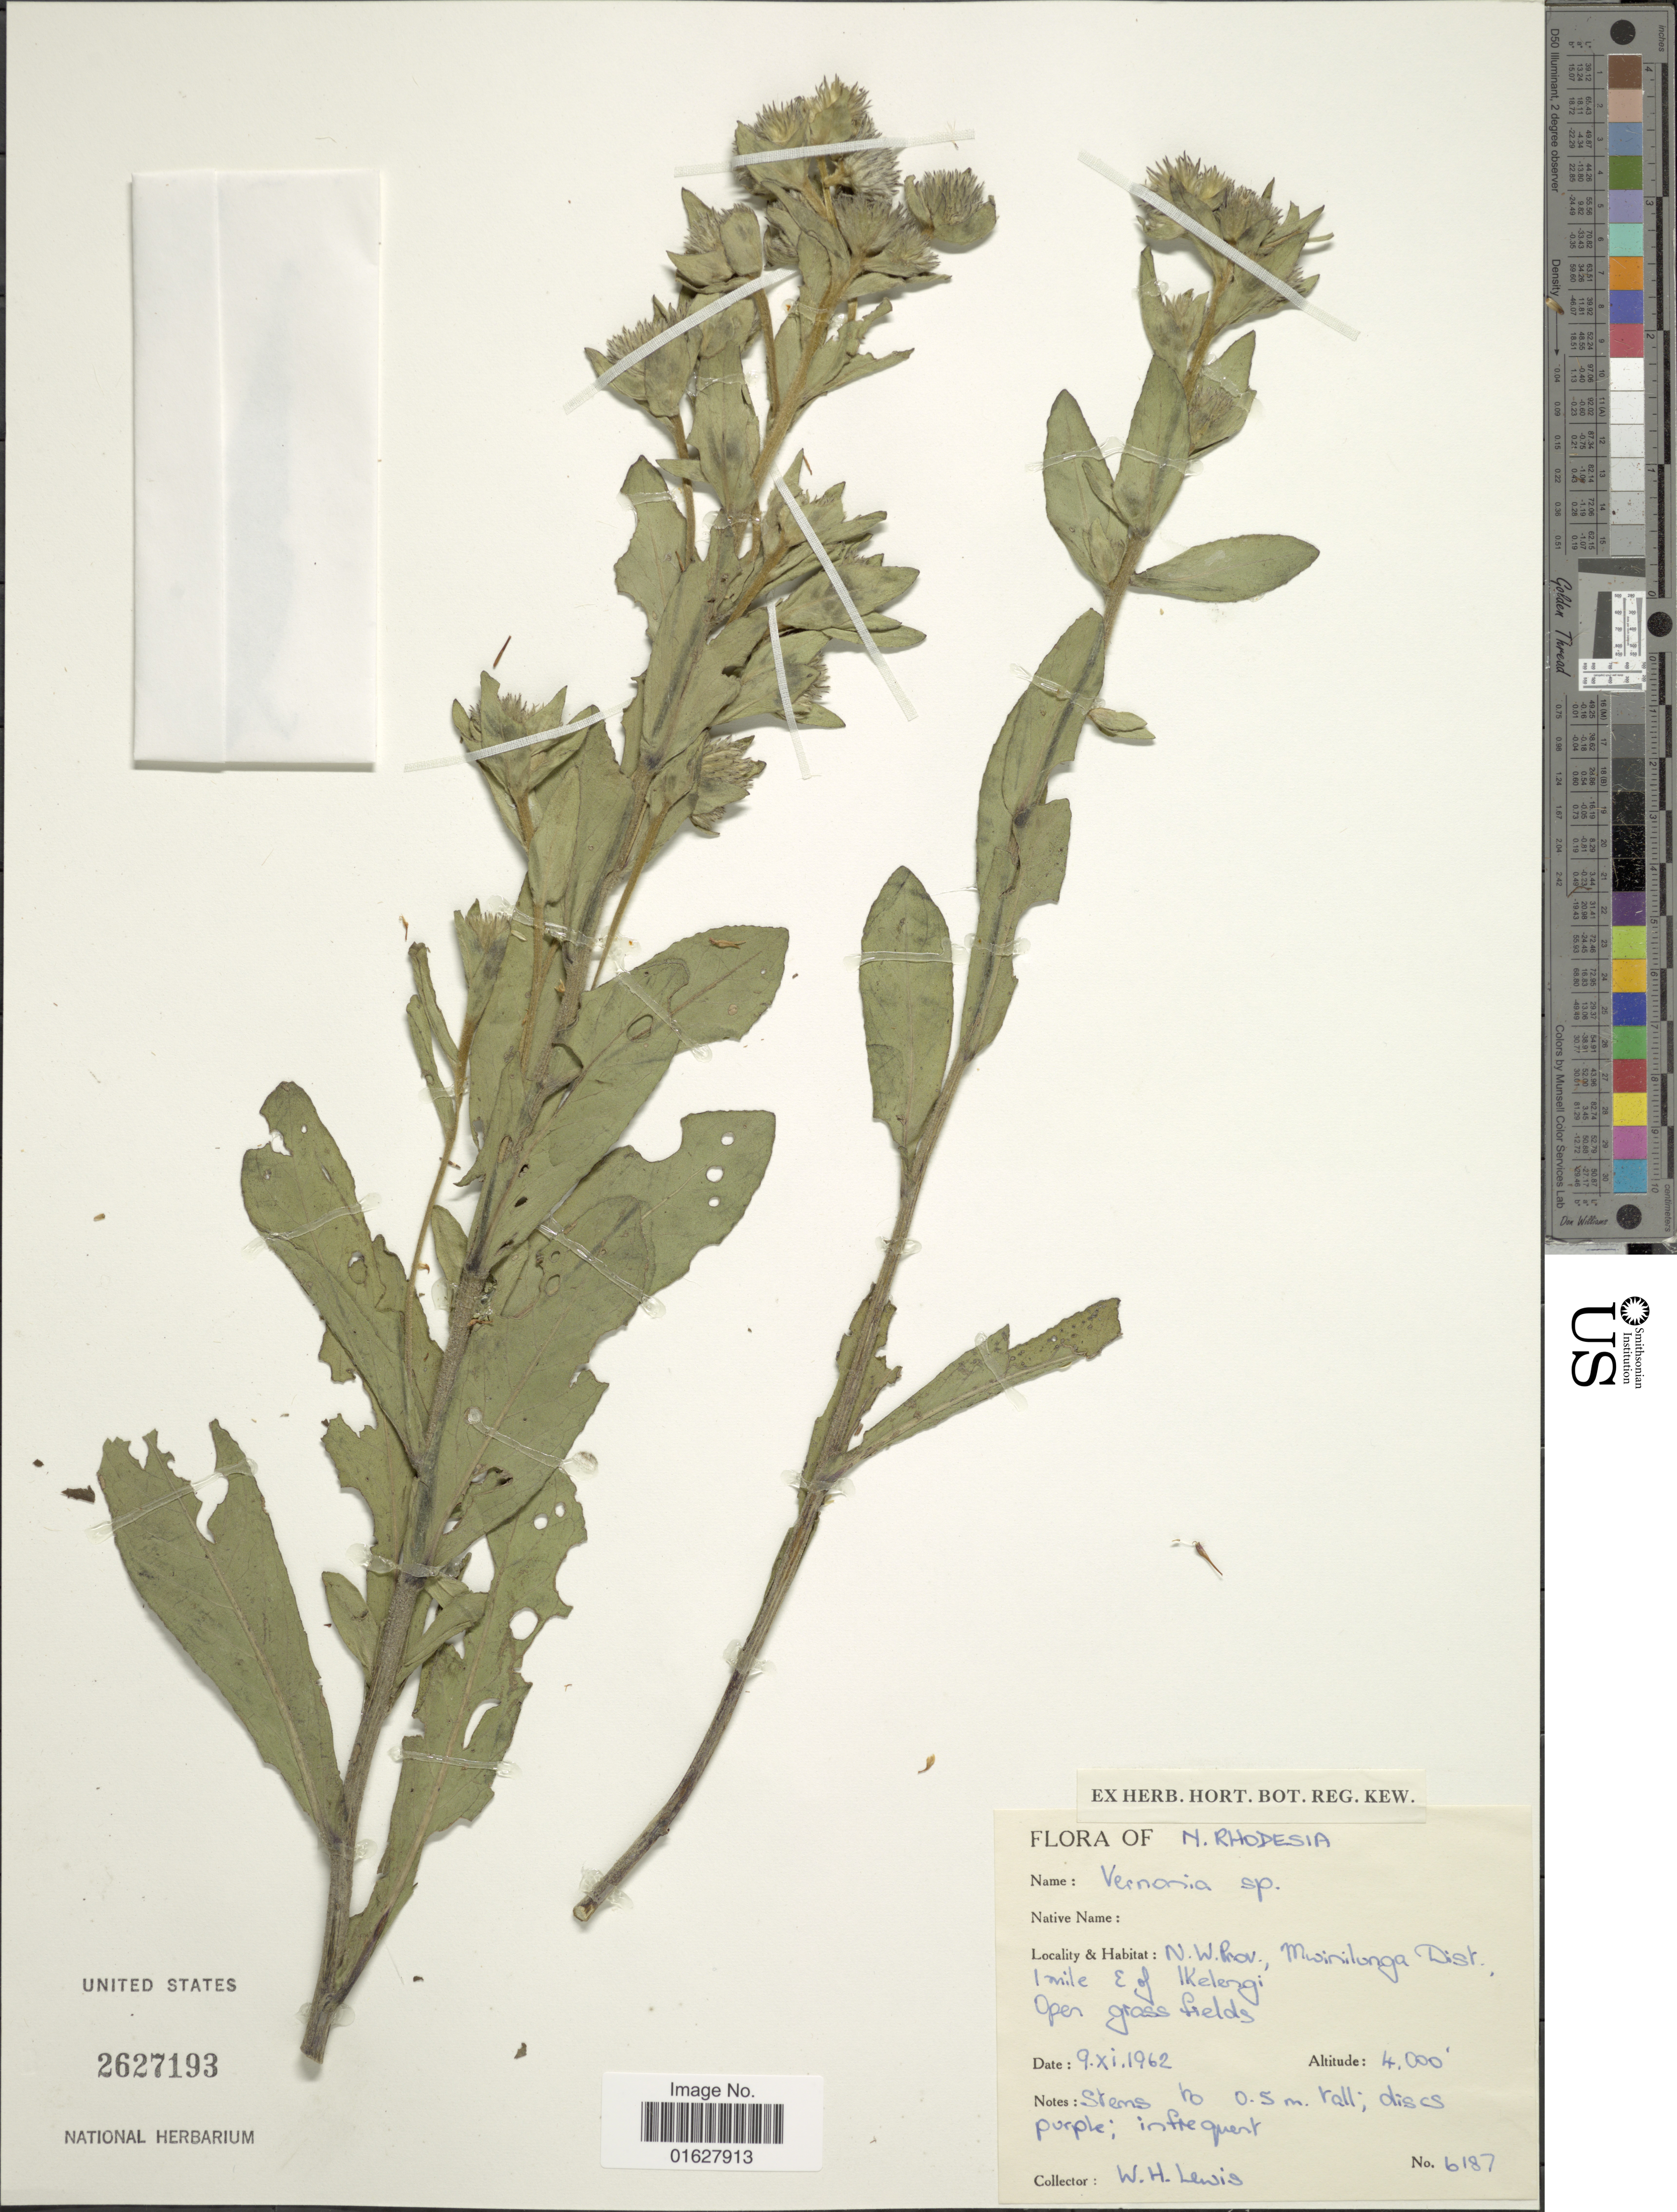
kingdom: Plantae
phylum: Tracheophyta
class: Magnoliopsida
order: Asterales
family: Asteraceae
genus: Vernonia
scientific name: Vernonia sp.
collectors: W. H. Lewis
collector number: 6187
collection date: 1962-11-09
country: Zambia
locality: N. Rhodesia. N. W. Prov. Mwinilunga Dist. 1 mile E of Ikelengi. Open grass fields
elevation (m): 1219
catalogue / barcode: US 2627193